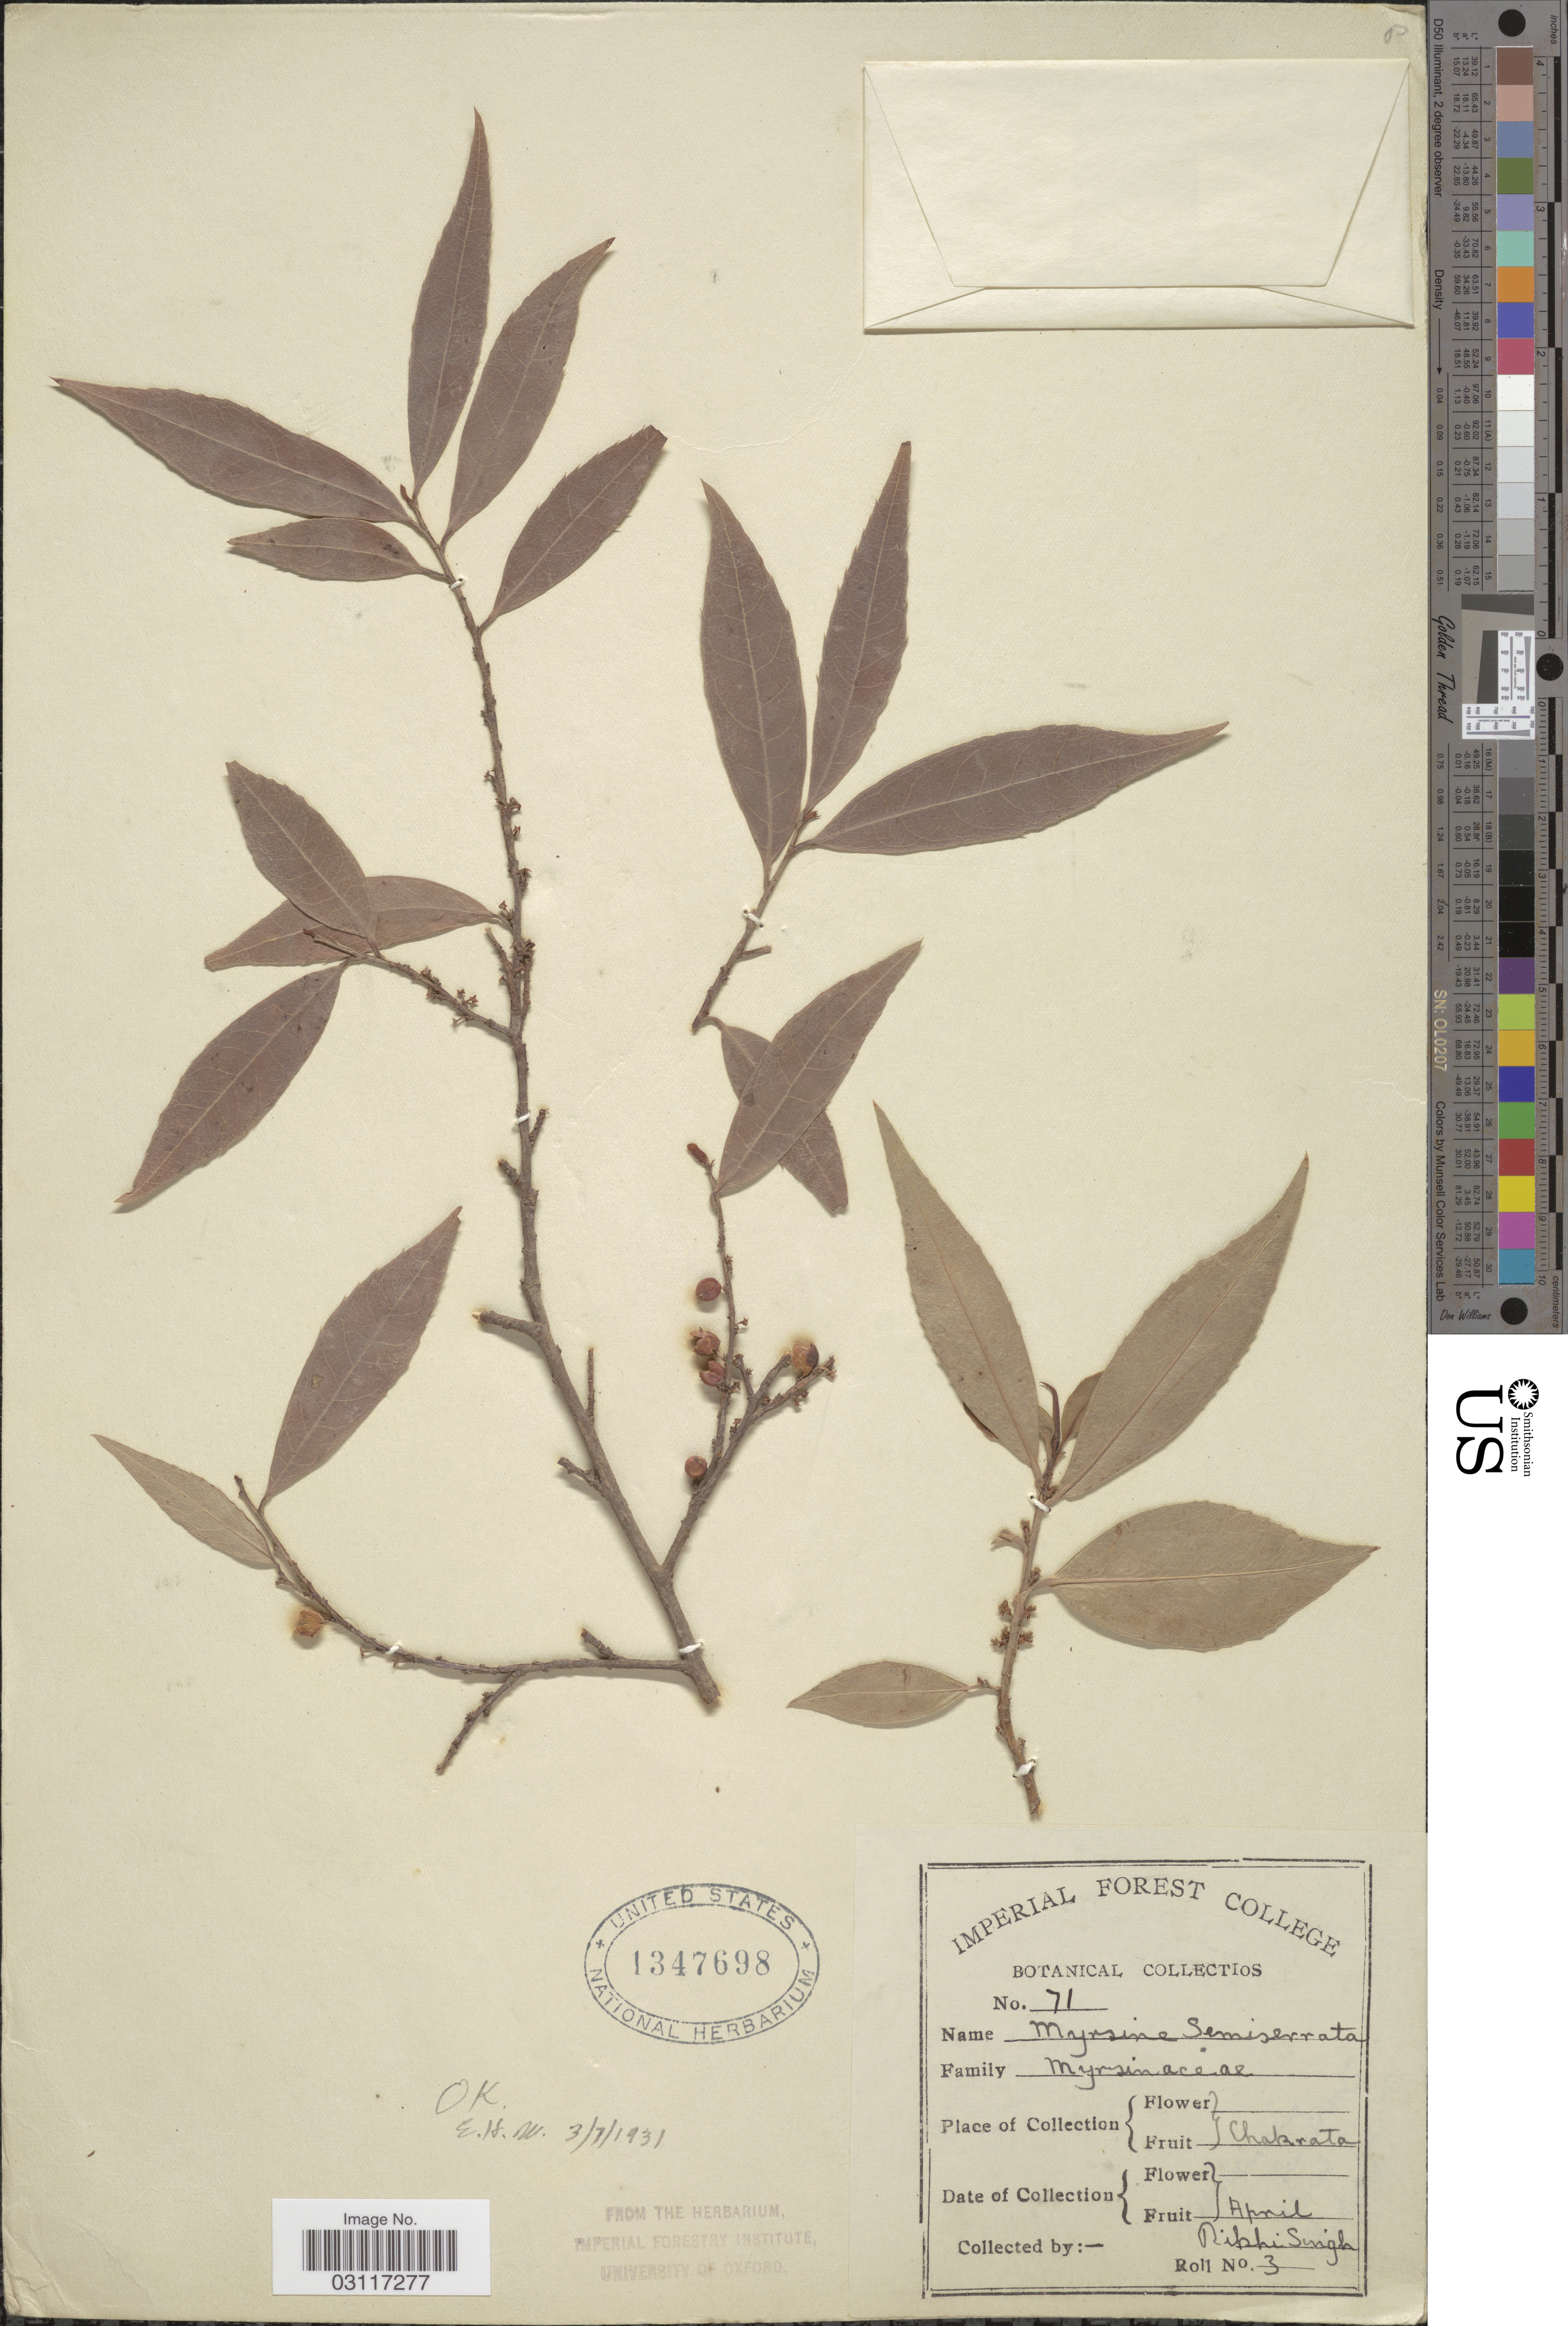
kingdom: Plantae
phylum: Tracheophyta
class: Magnoliopsida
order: Ericales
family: Primulaceae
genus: Myrsine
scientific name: Myrsine semiserrata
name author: Wall.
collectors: R. Singh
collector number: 71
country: India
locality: Chakrata.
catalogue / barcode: US 1347698